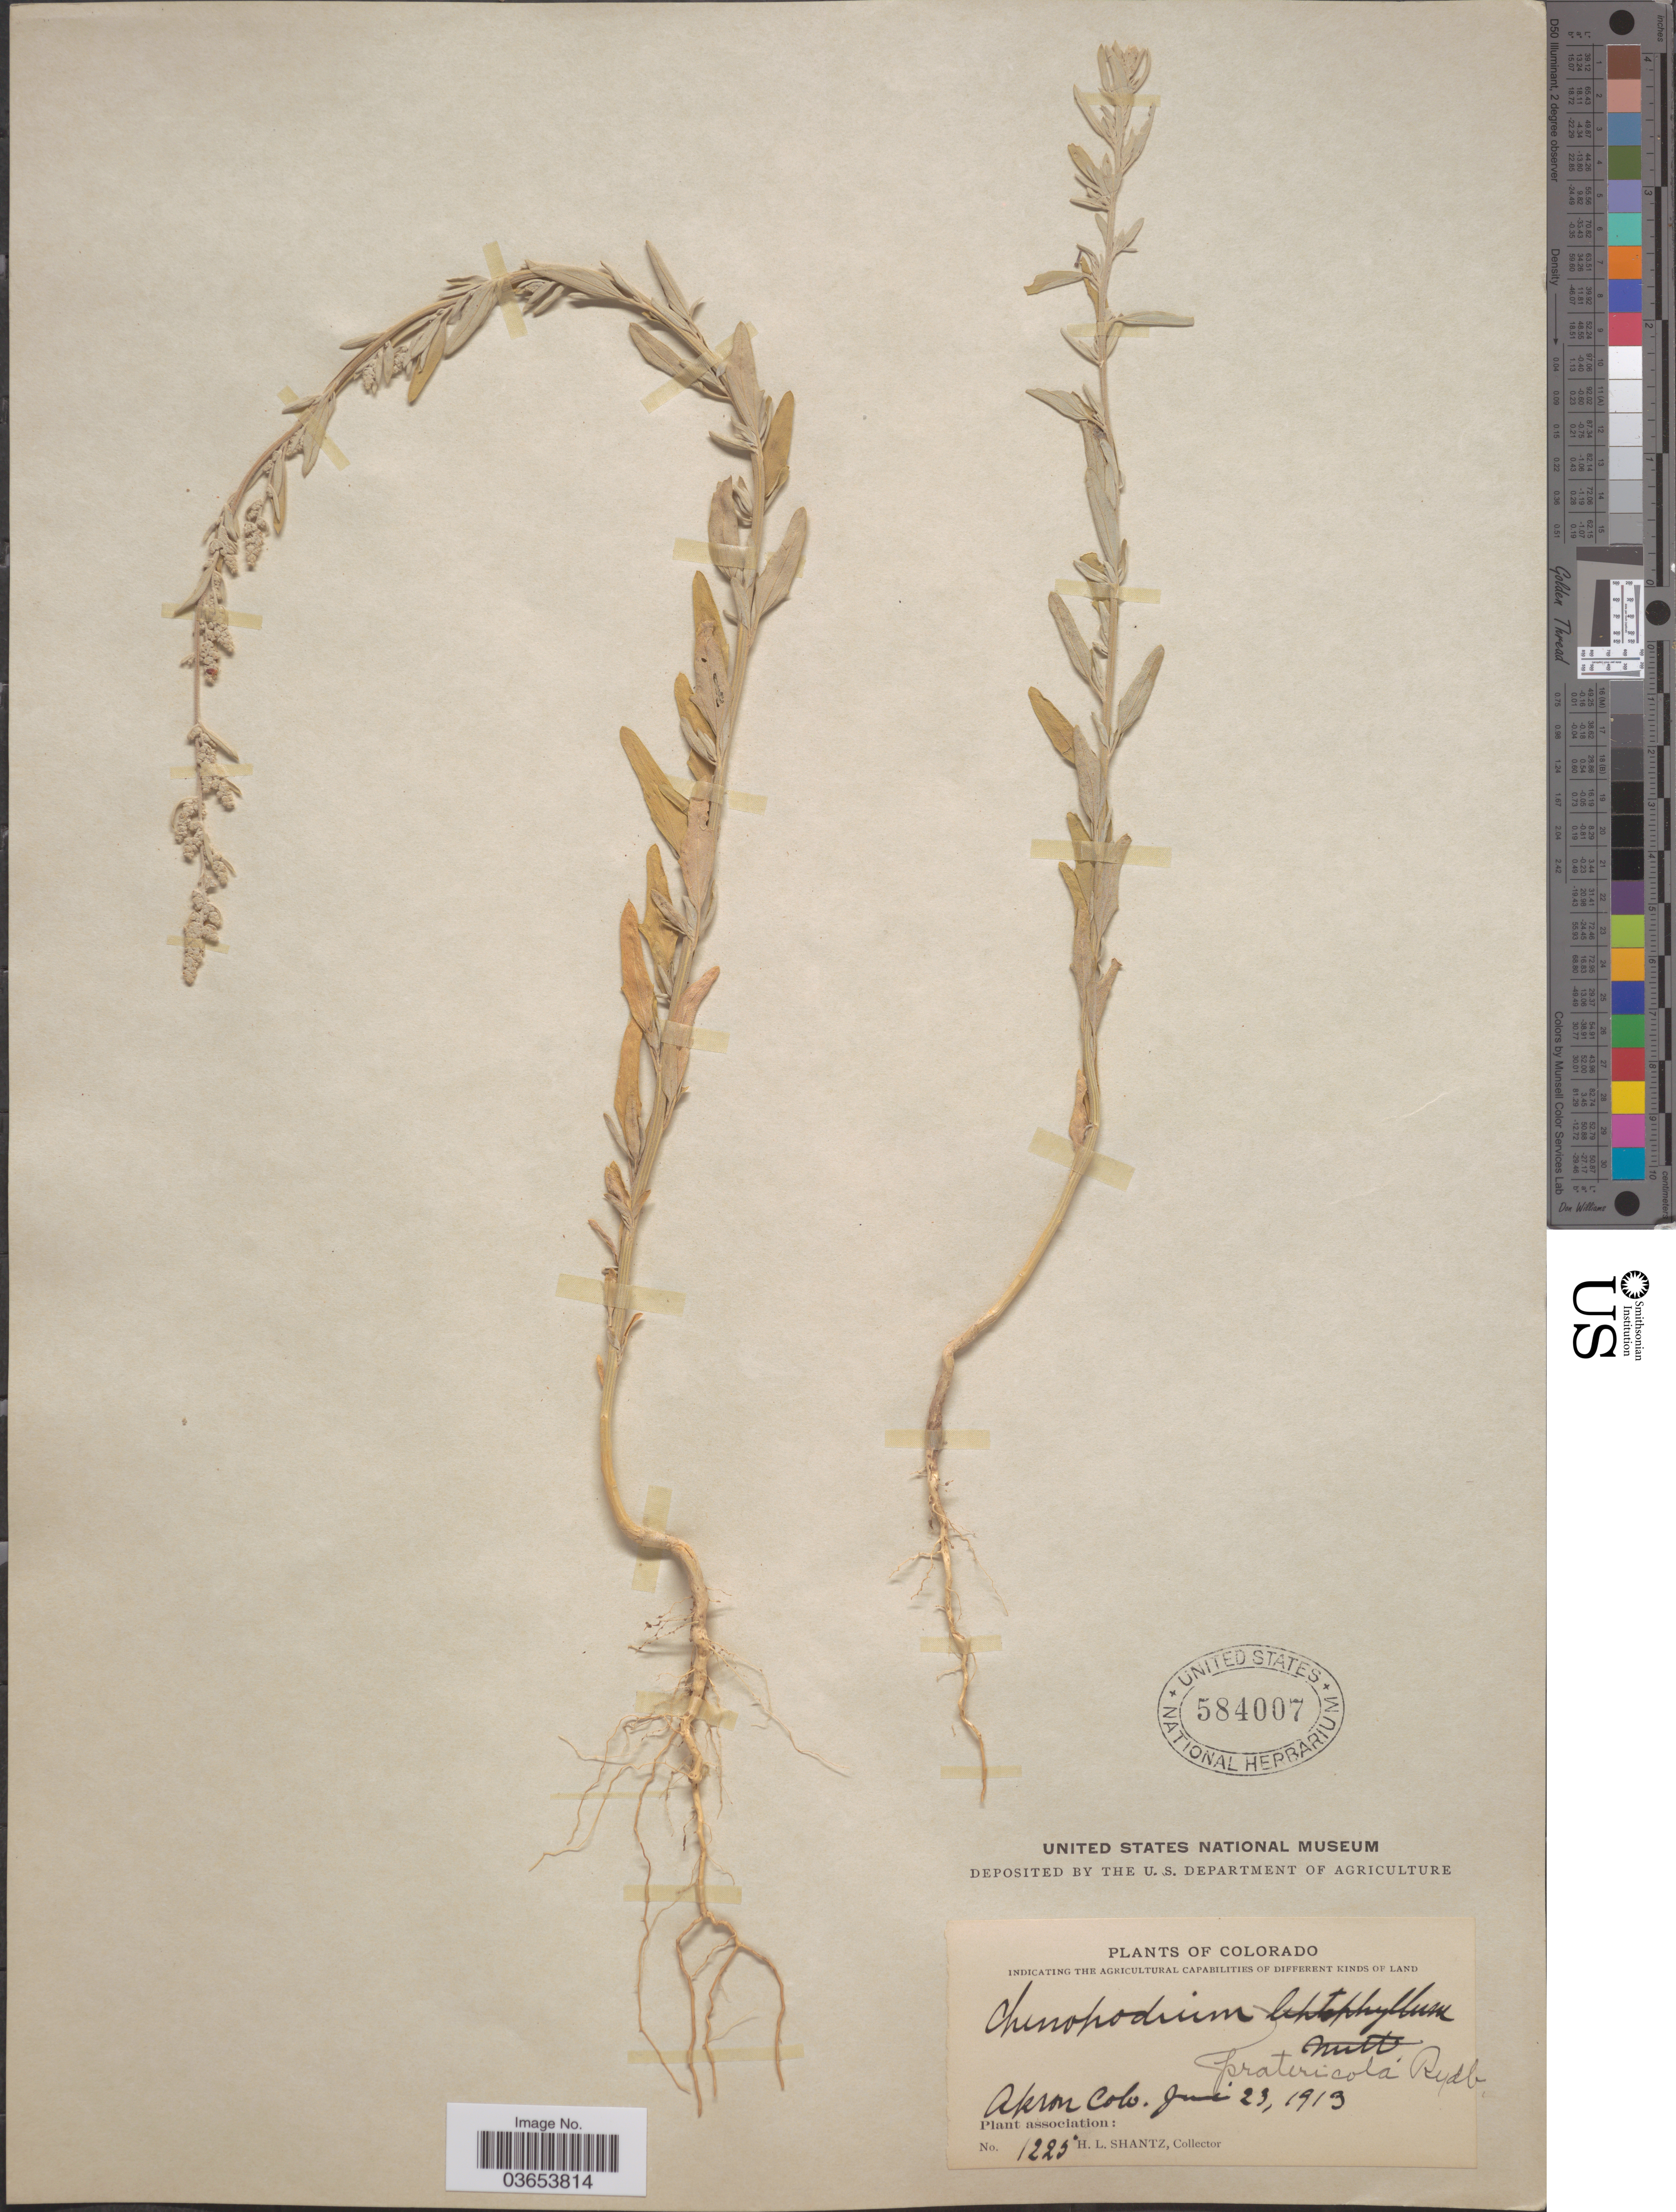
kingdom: Plantae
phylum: Tracheophyta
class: Magnoliopsida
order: Caryophyllales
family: Amaranthaceae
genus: Chenopodium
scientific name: Chenopodium pratericola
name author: Rydb.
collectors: H. Shantz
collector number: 1225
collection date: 1913-06-23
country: United States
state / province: Colorado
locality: Akron.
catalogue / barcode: US 584007